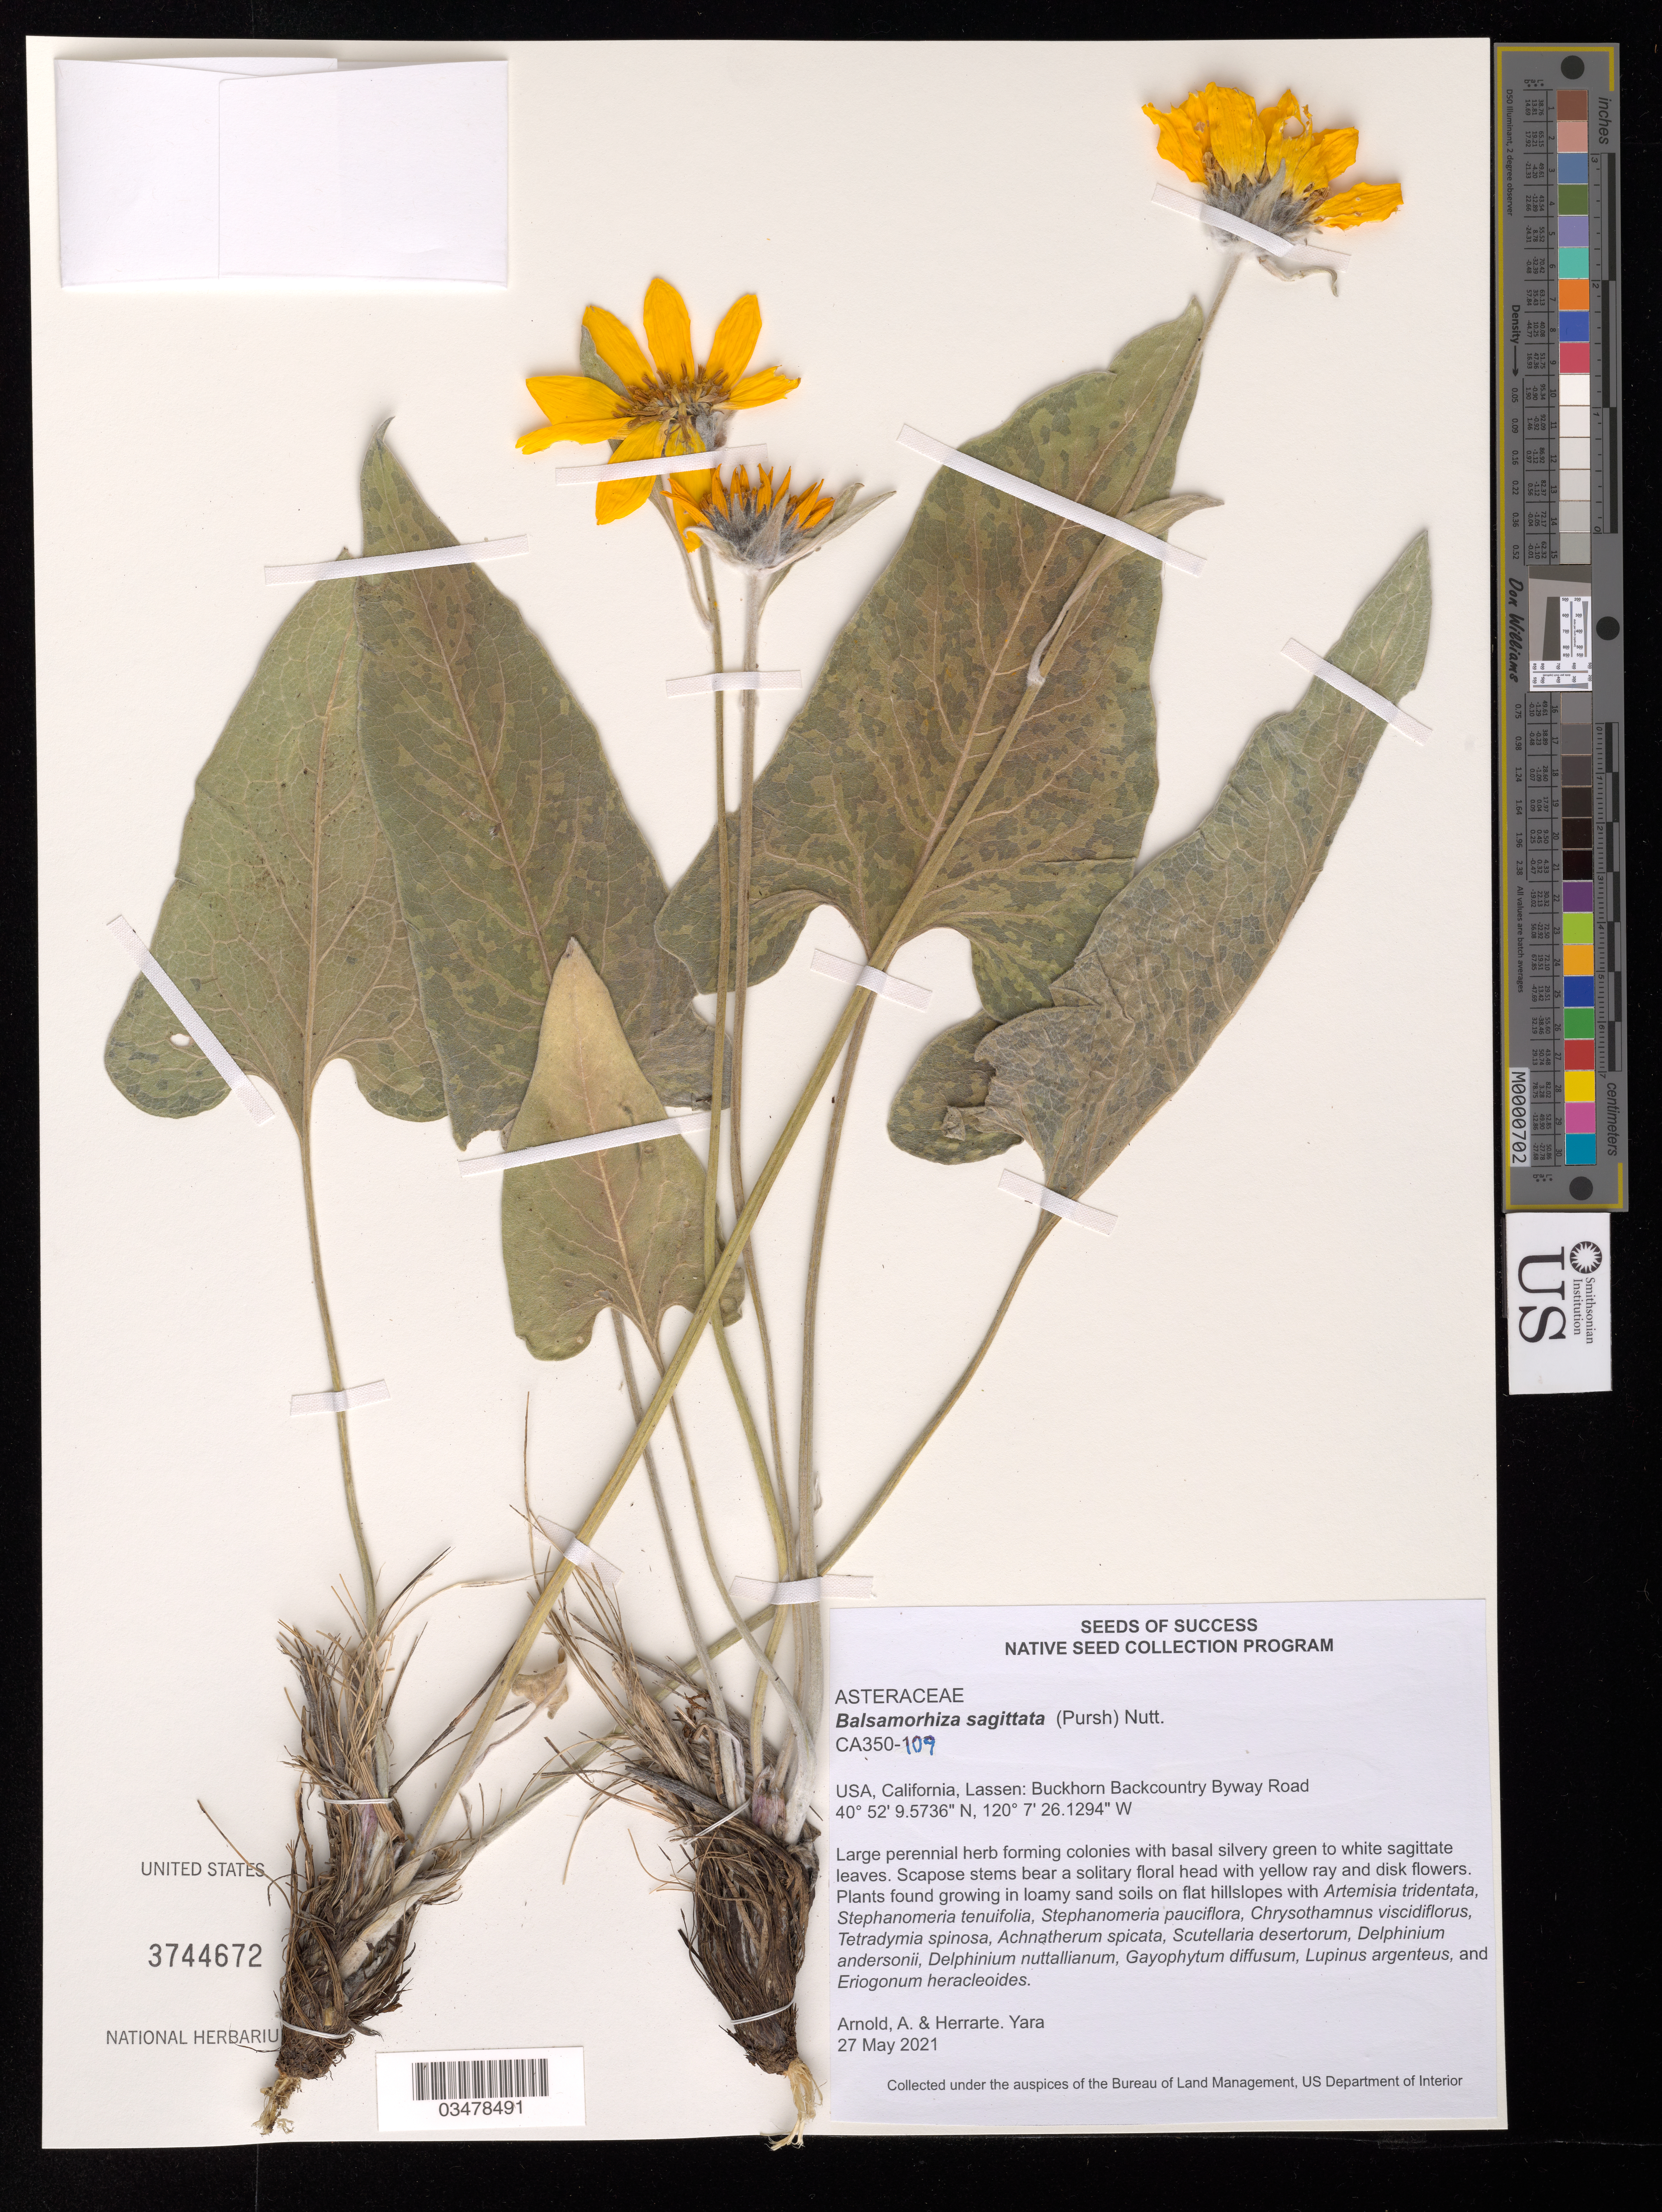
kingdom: Plantae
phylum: Tracheophyta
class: Magnoliopsida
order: Asterales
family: Asteraceae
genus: Balsamorhiza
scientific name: Balsamorhiza sagittata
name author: (Pursh) Nutt.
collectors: A. Arnold & Y. Herrarte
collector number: CA350-109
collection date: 2021-05-27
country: United States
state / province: California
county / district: Lassen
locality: Buckhorn Backcountry Byway Road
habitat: Loamy sand soils. With Artemisia tridentat, Tetradymia spinosa, Lupinus argenteus, etc.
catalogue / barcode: US 3744672